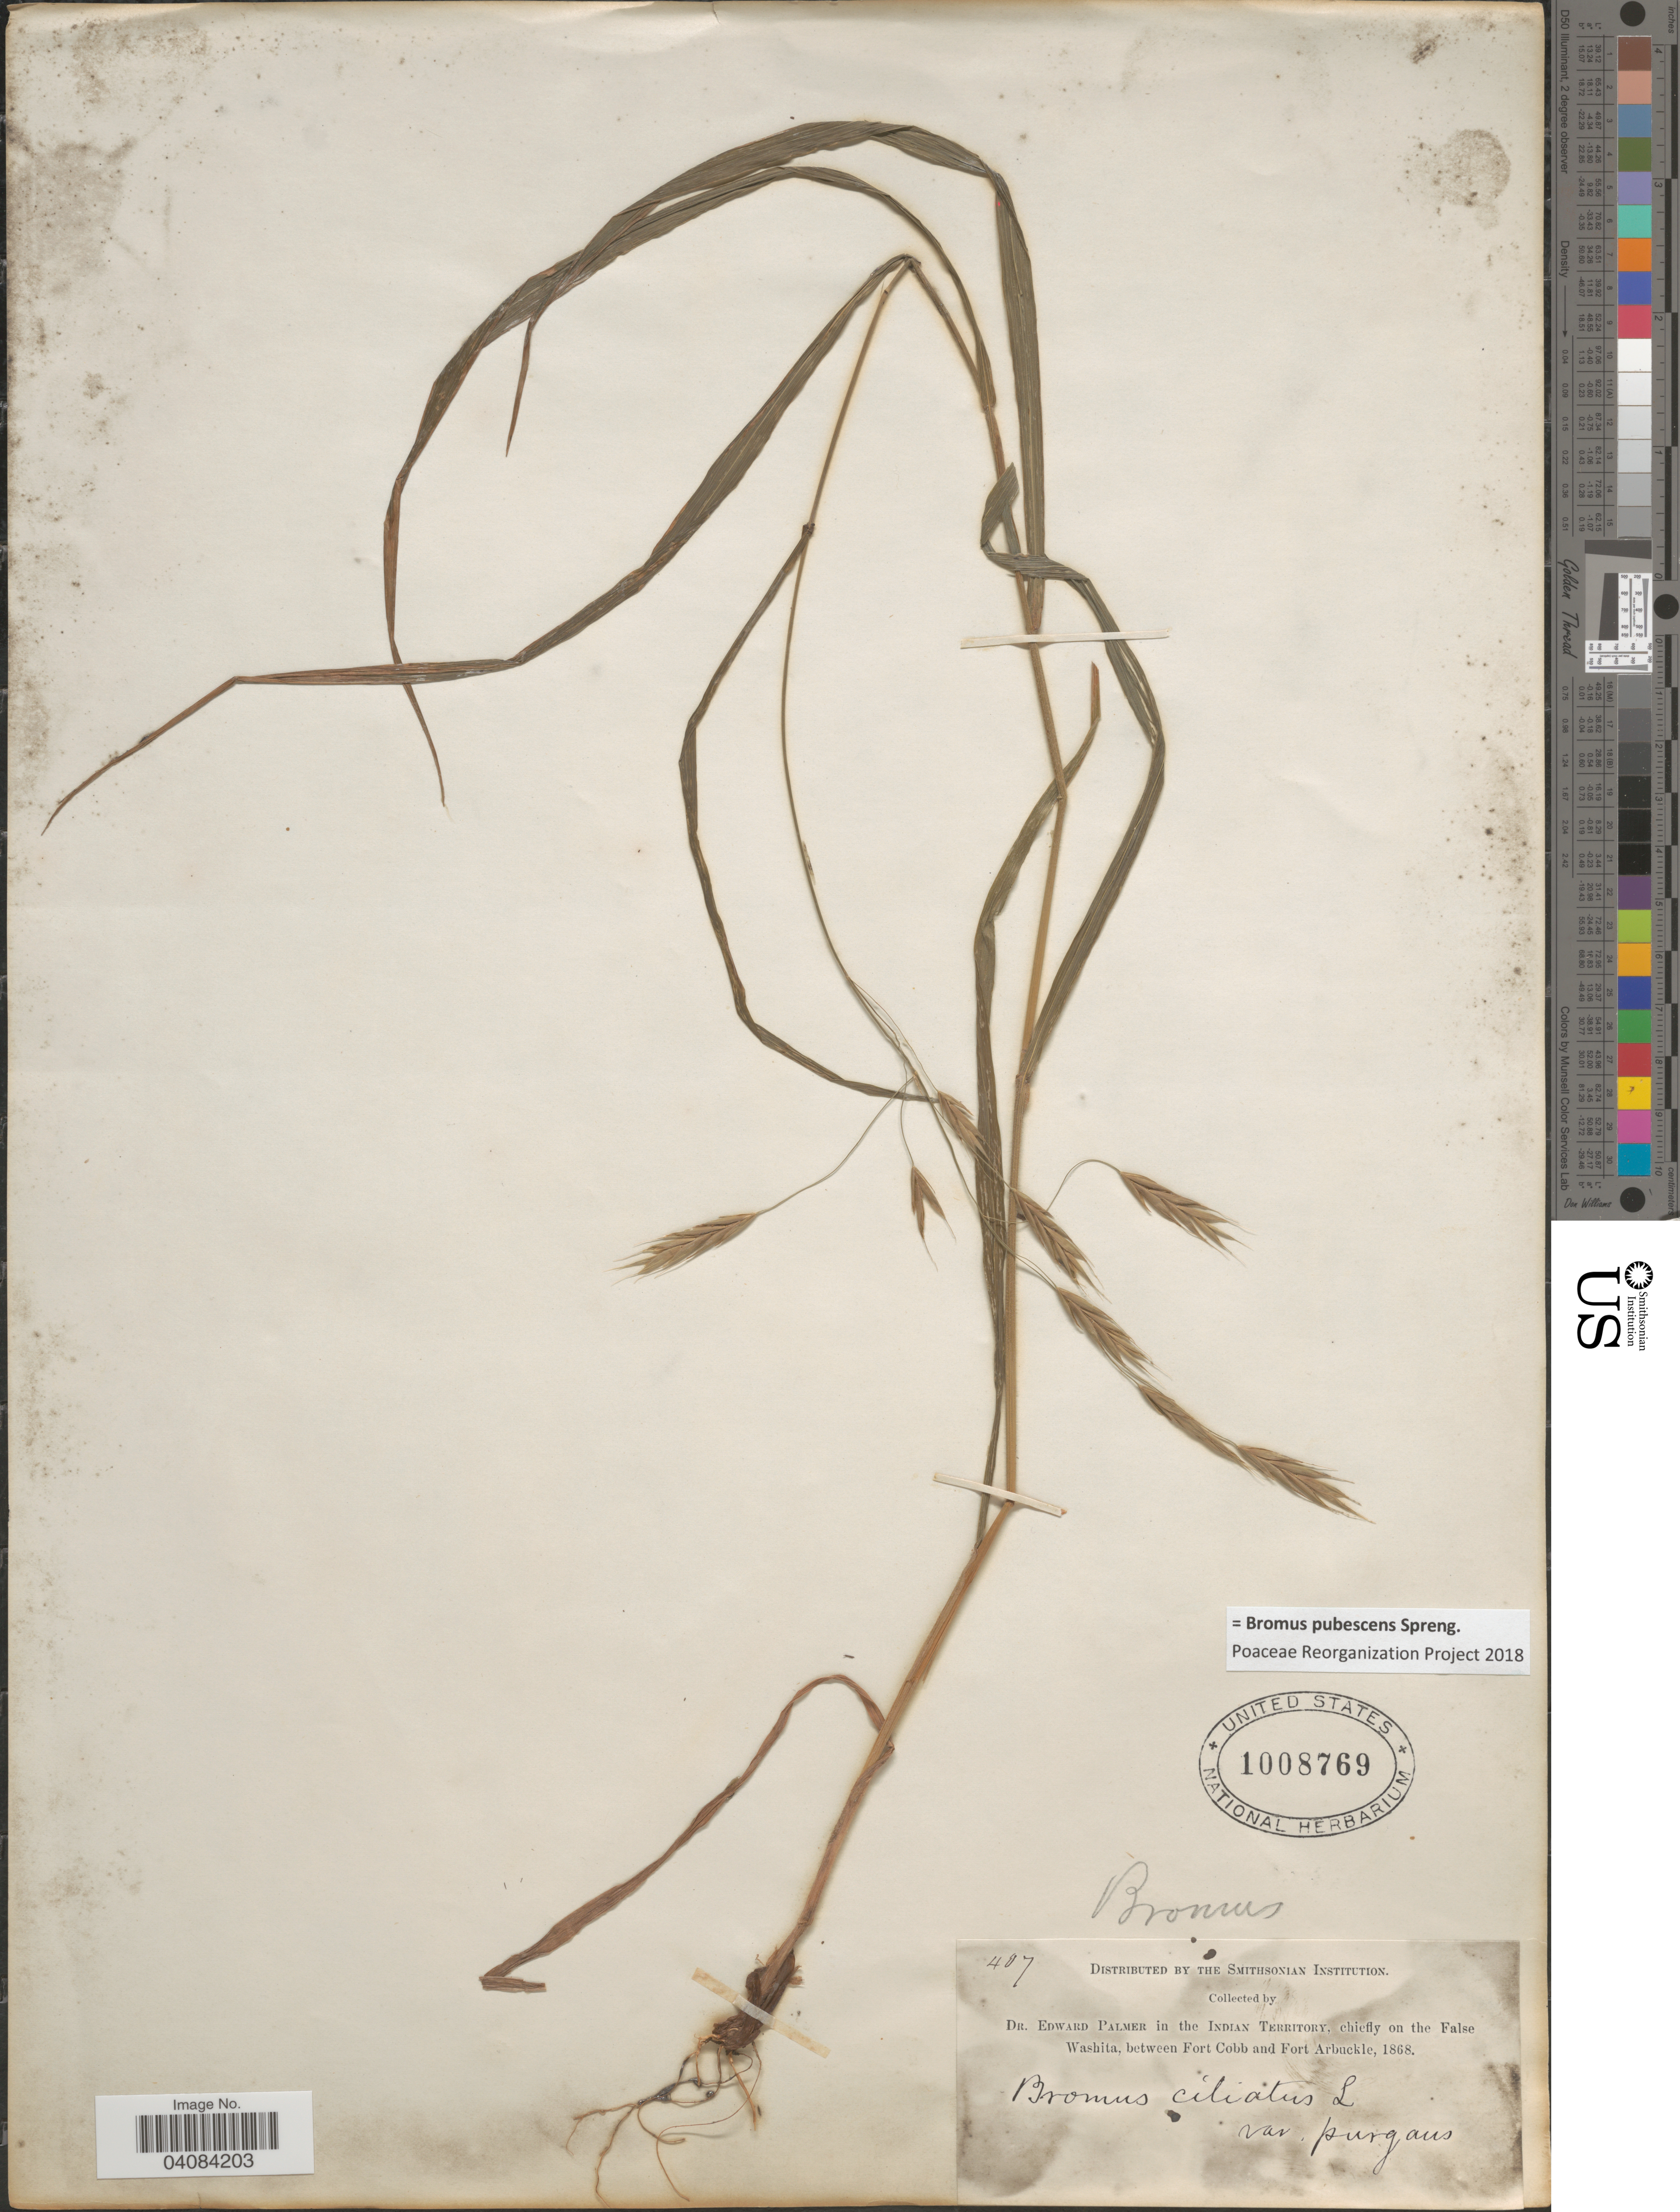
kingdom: Plantae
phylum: Tracheophyta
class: Liliopsida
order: Poales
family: Poaceae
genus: Bromus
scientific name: Bromus pubescens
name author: Muhl. ex Willd.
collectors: E. Palmer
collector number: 407*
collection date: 1868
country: United States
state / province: Oklahoma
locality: In the Indian Territory, chiefly on the False Washita, between Fort Cobb and Fort Arbuckle.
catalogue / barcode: US 1008769